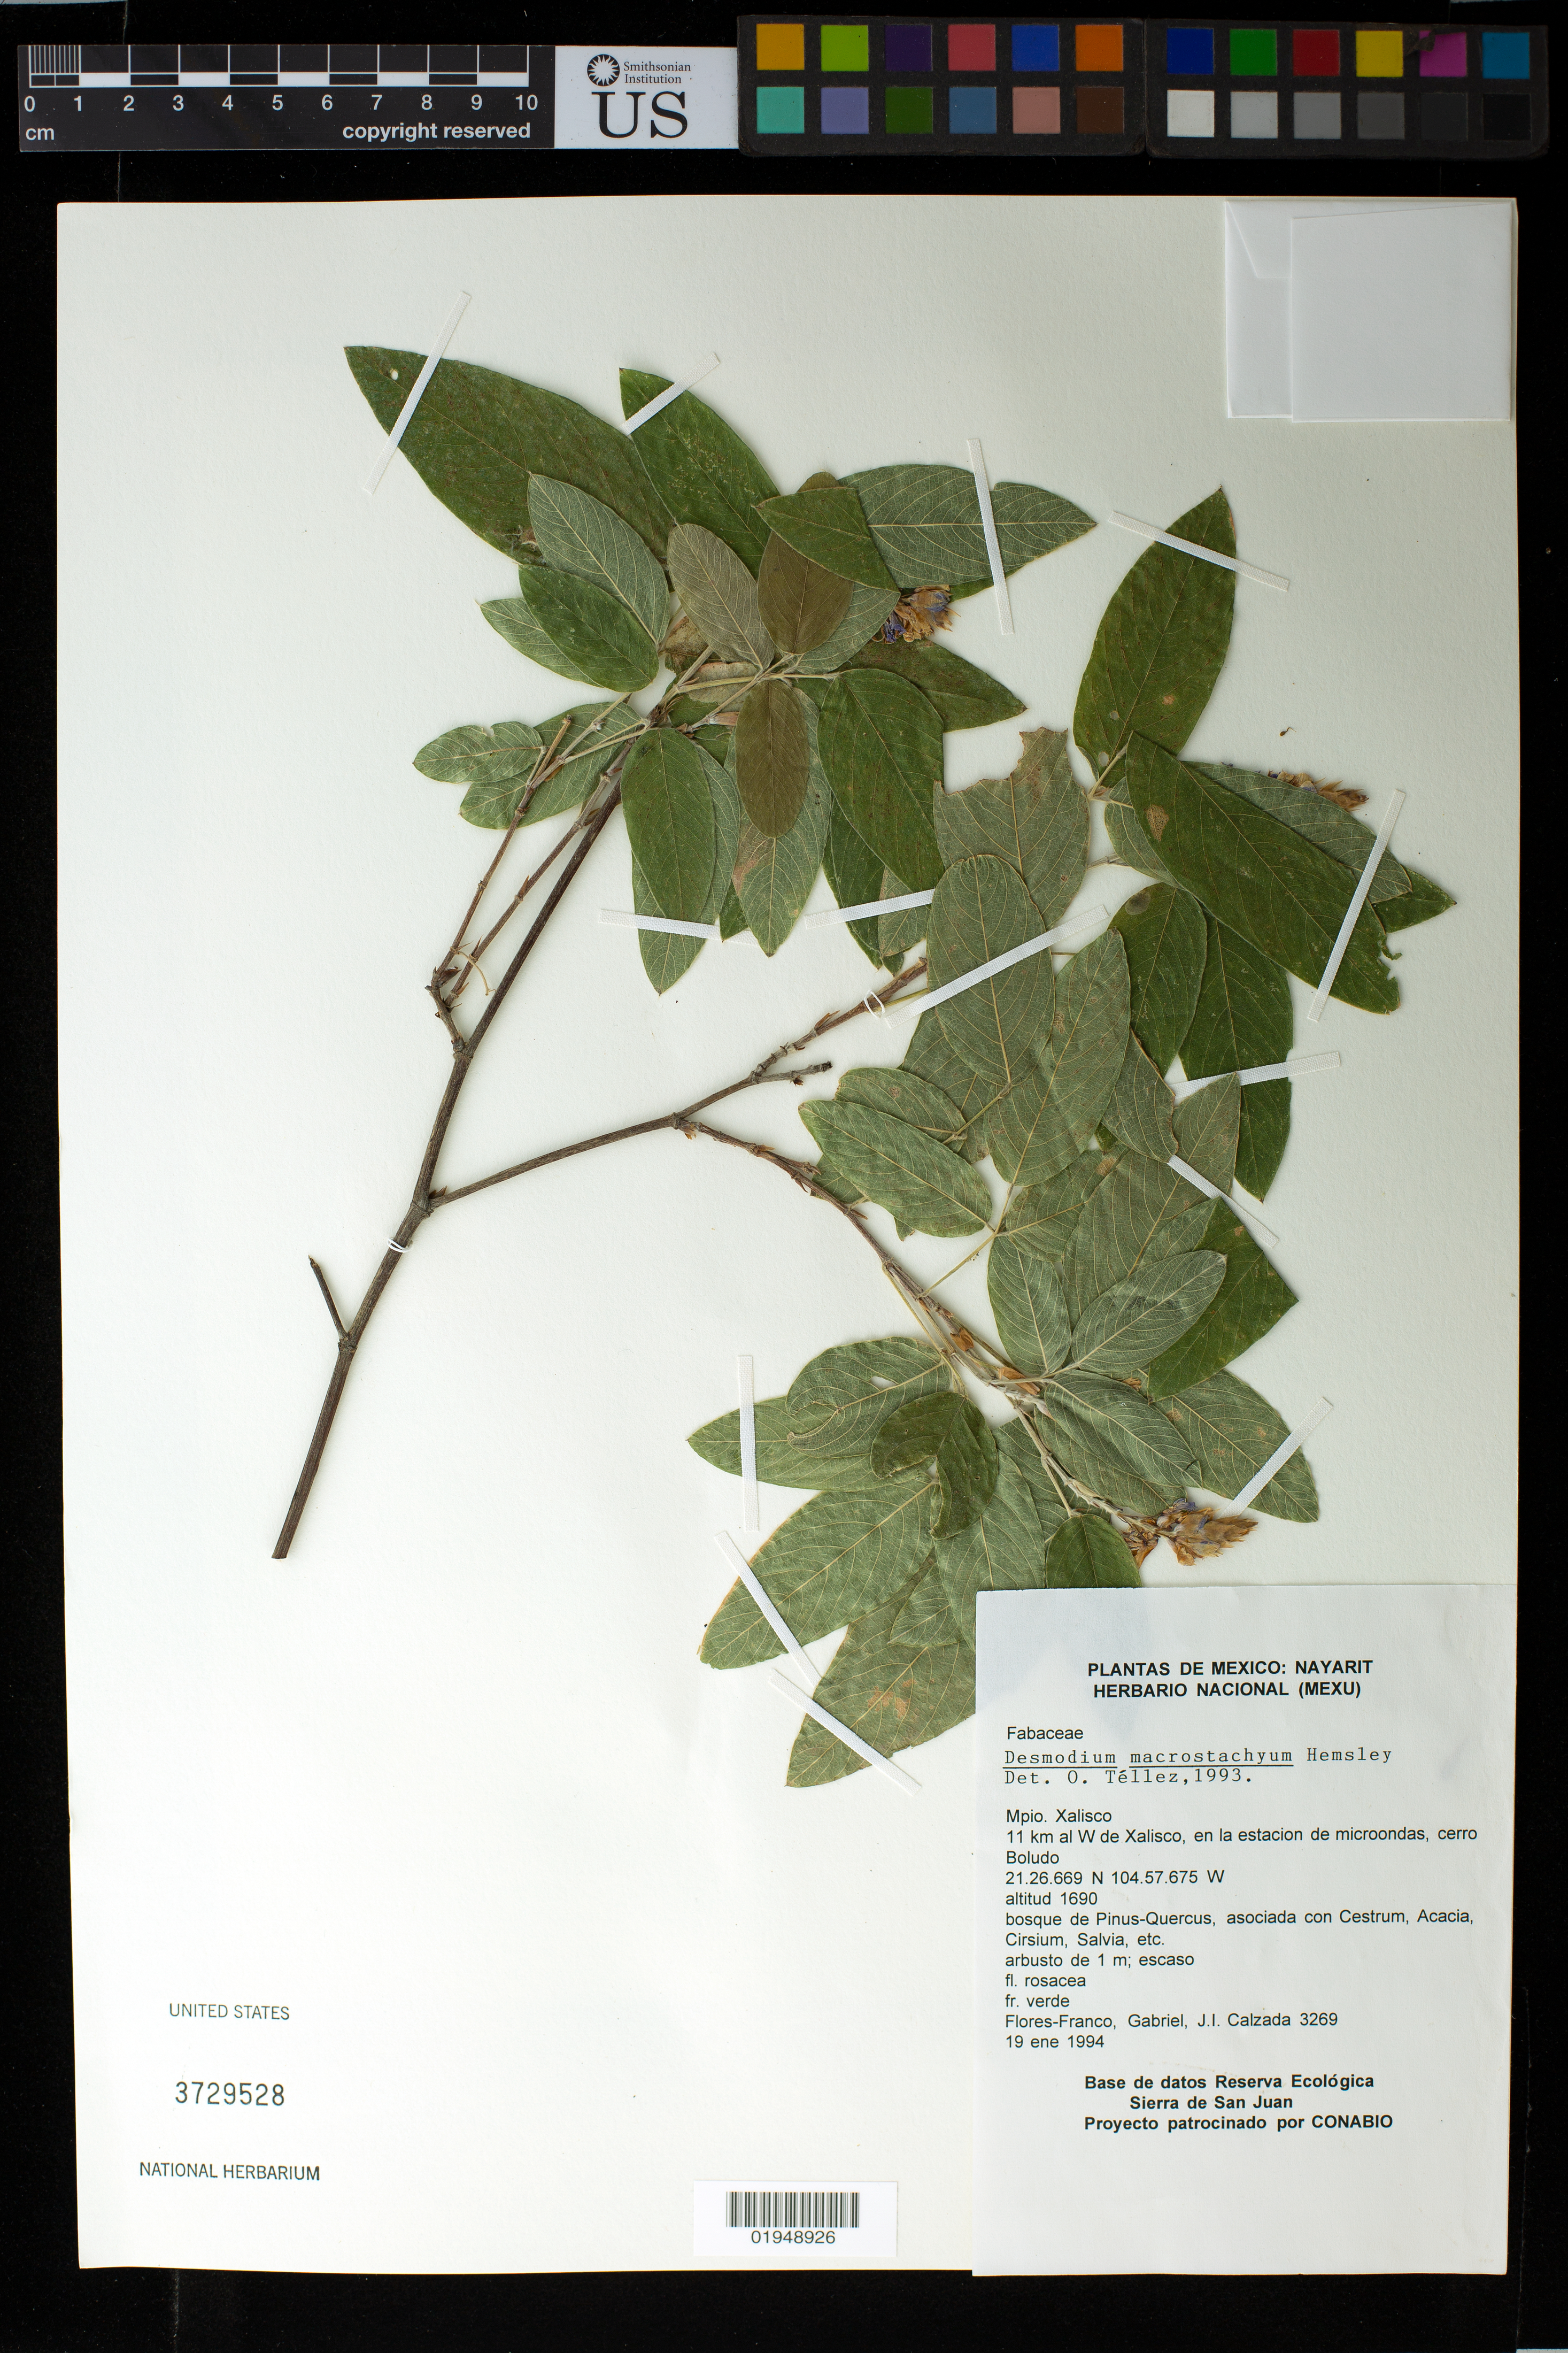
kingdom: Plantae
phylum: Tracheophyta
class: Magnoliopsida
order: Fabales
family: Fabaceae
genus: Desmodium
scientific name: Desmodium macrostachyum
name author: Hemsl.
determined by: Tellez, O.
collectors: G. Flores F. & J. I. Calzada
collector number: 3269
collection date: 1994-01-19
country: Mexico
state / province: Nayarit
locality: Mpio. Xalisco. 11 km al W de Xalisco, en la estacion de microondas, cerro Boludo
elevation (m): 1690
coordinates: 21.26.669 N, 104.57.675 W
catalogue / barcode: US 3729528